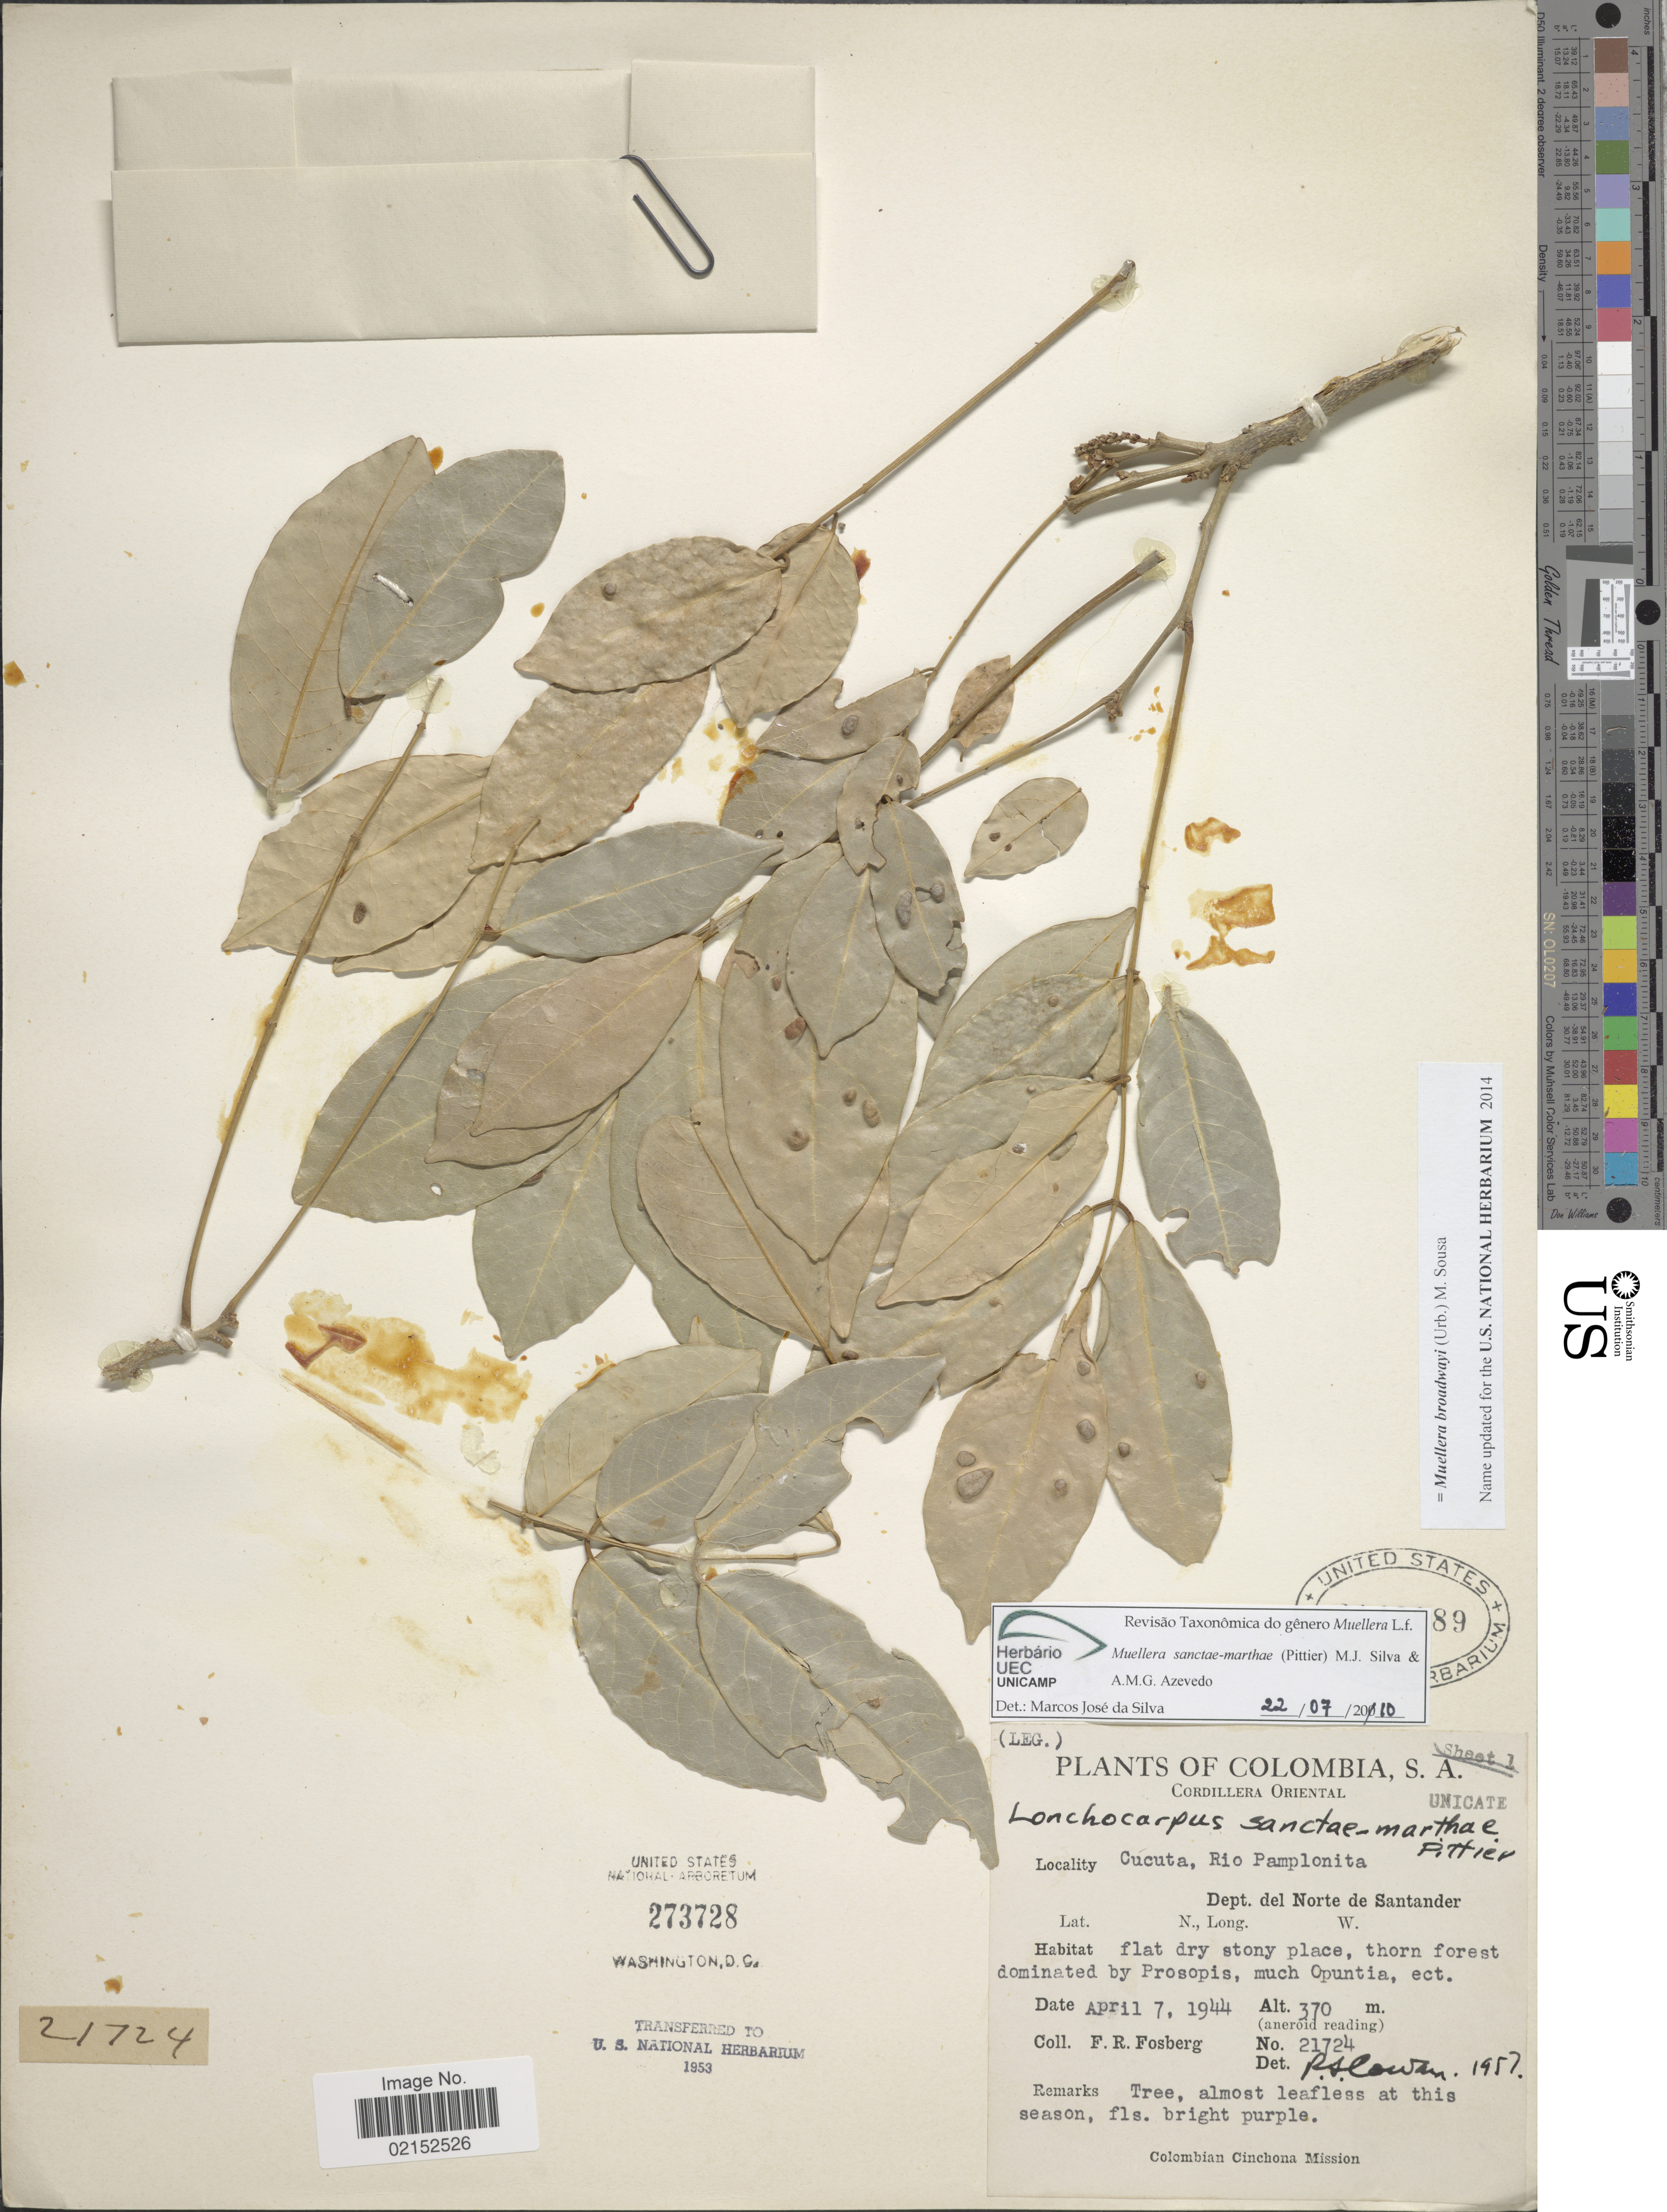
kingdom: Plantae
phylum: Tracheophyta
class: Magnoliopsida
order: Fabales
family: Fabaceae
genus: Muellera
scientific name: Muellera broadwayi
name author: (Urb.) M. Sousa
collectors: F. R. Fosberg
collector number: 21724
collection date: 1944-04-07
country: Colombia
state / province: Norte de Santander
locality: Cordillera Oriental. Cucuta, Rio Pamplonita.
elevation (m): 370